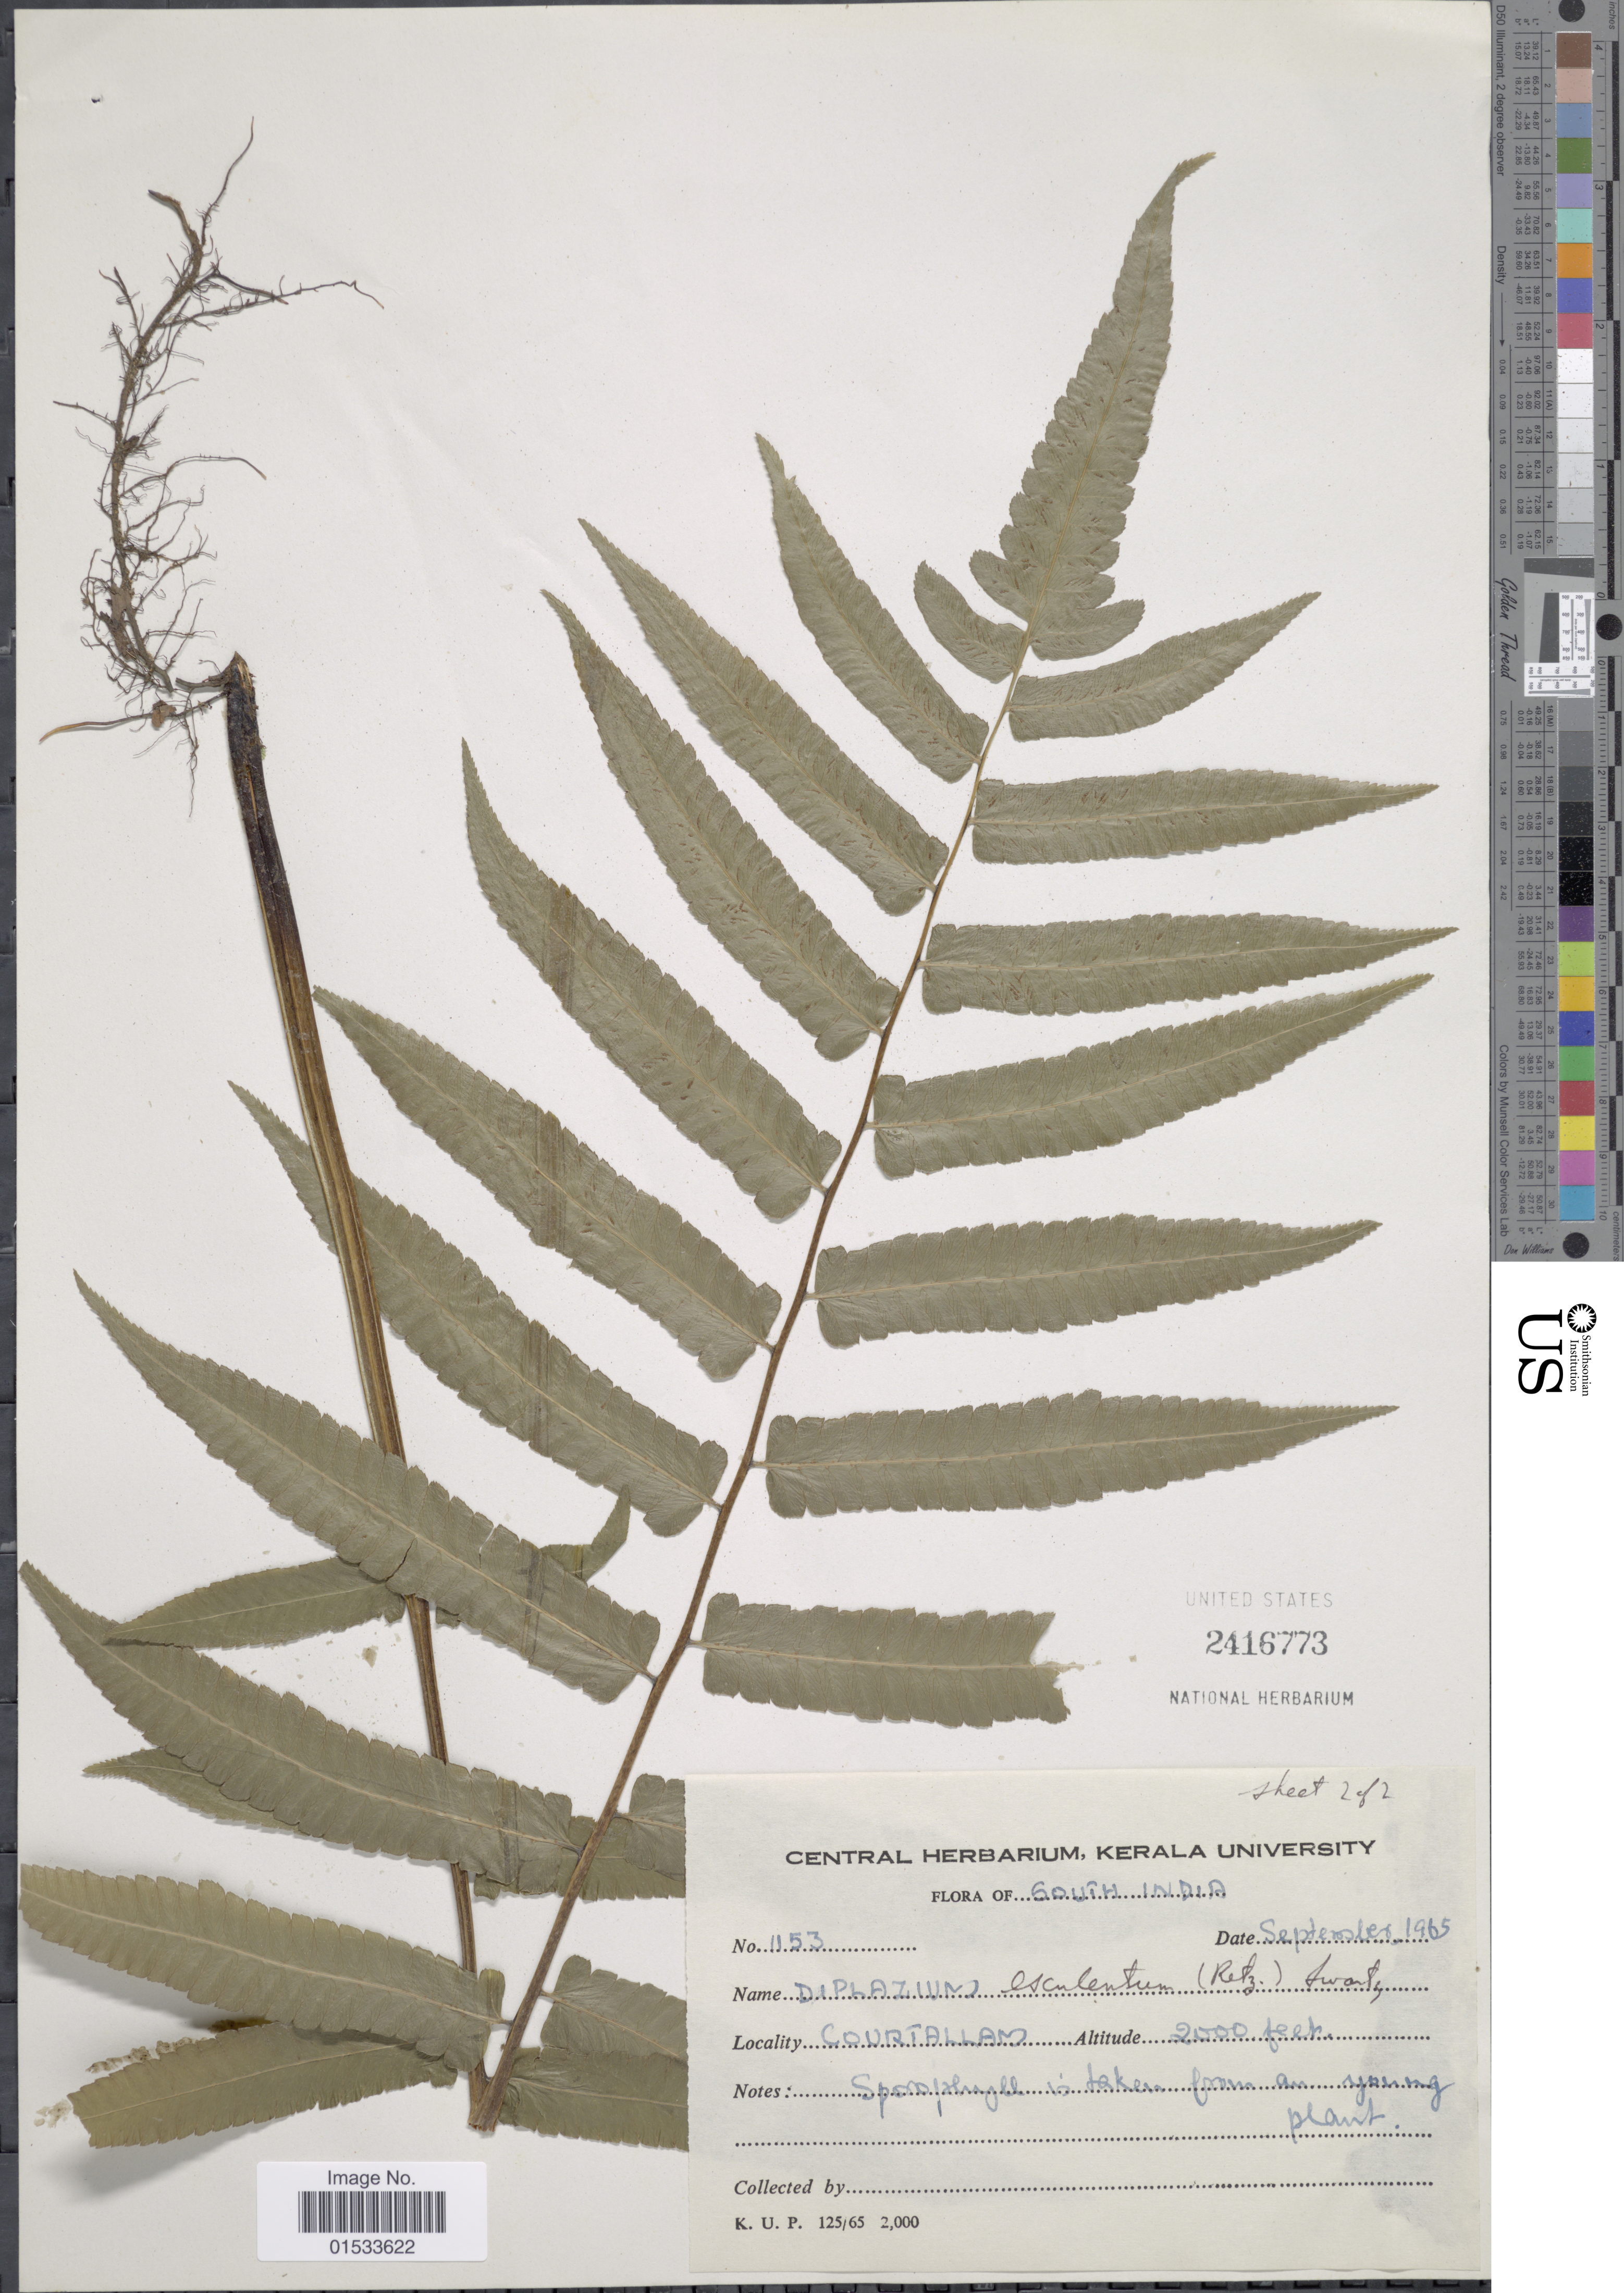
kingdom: Plantae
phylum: Tracheophyta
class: Polypodiopsida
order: Polypodiales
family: Athyriaceae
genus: Diplazium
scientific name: Diplazium esculentum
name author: (Retz.) Sw.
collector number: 1153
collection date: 1965-09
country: India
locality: South India, Courtallam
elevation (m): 610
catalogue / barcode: US 2416773